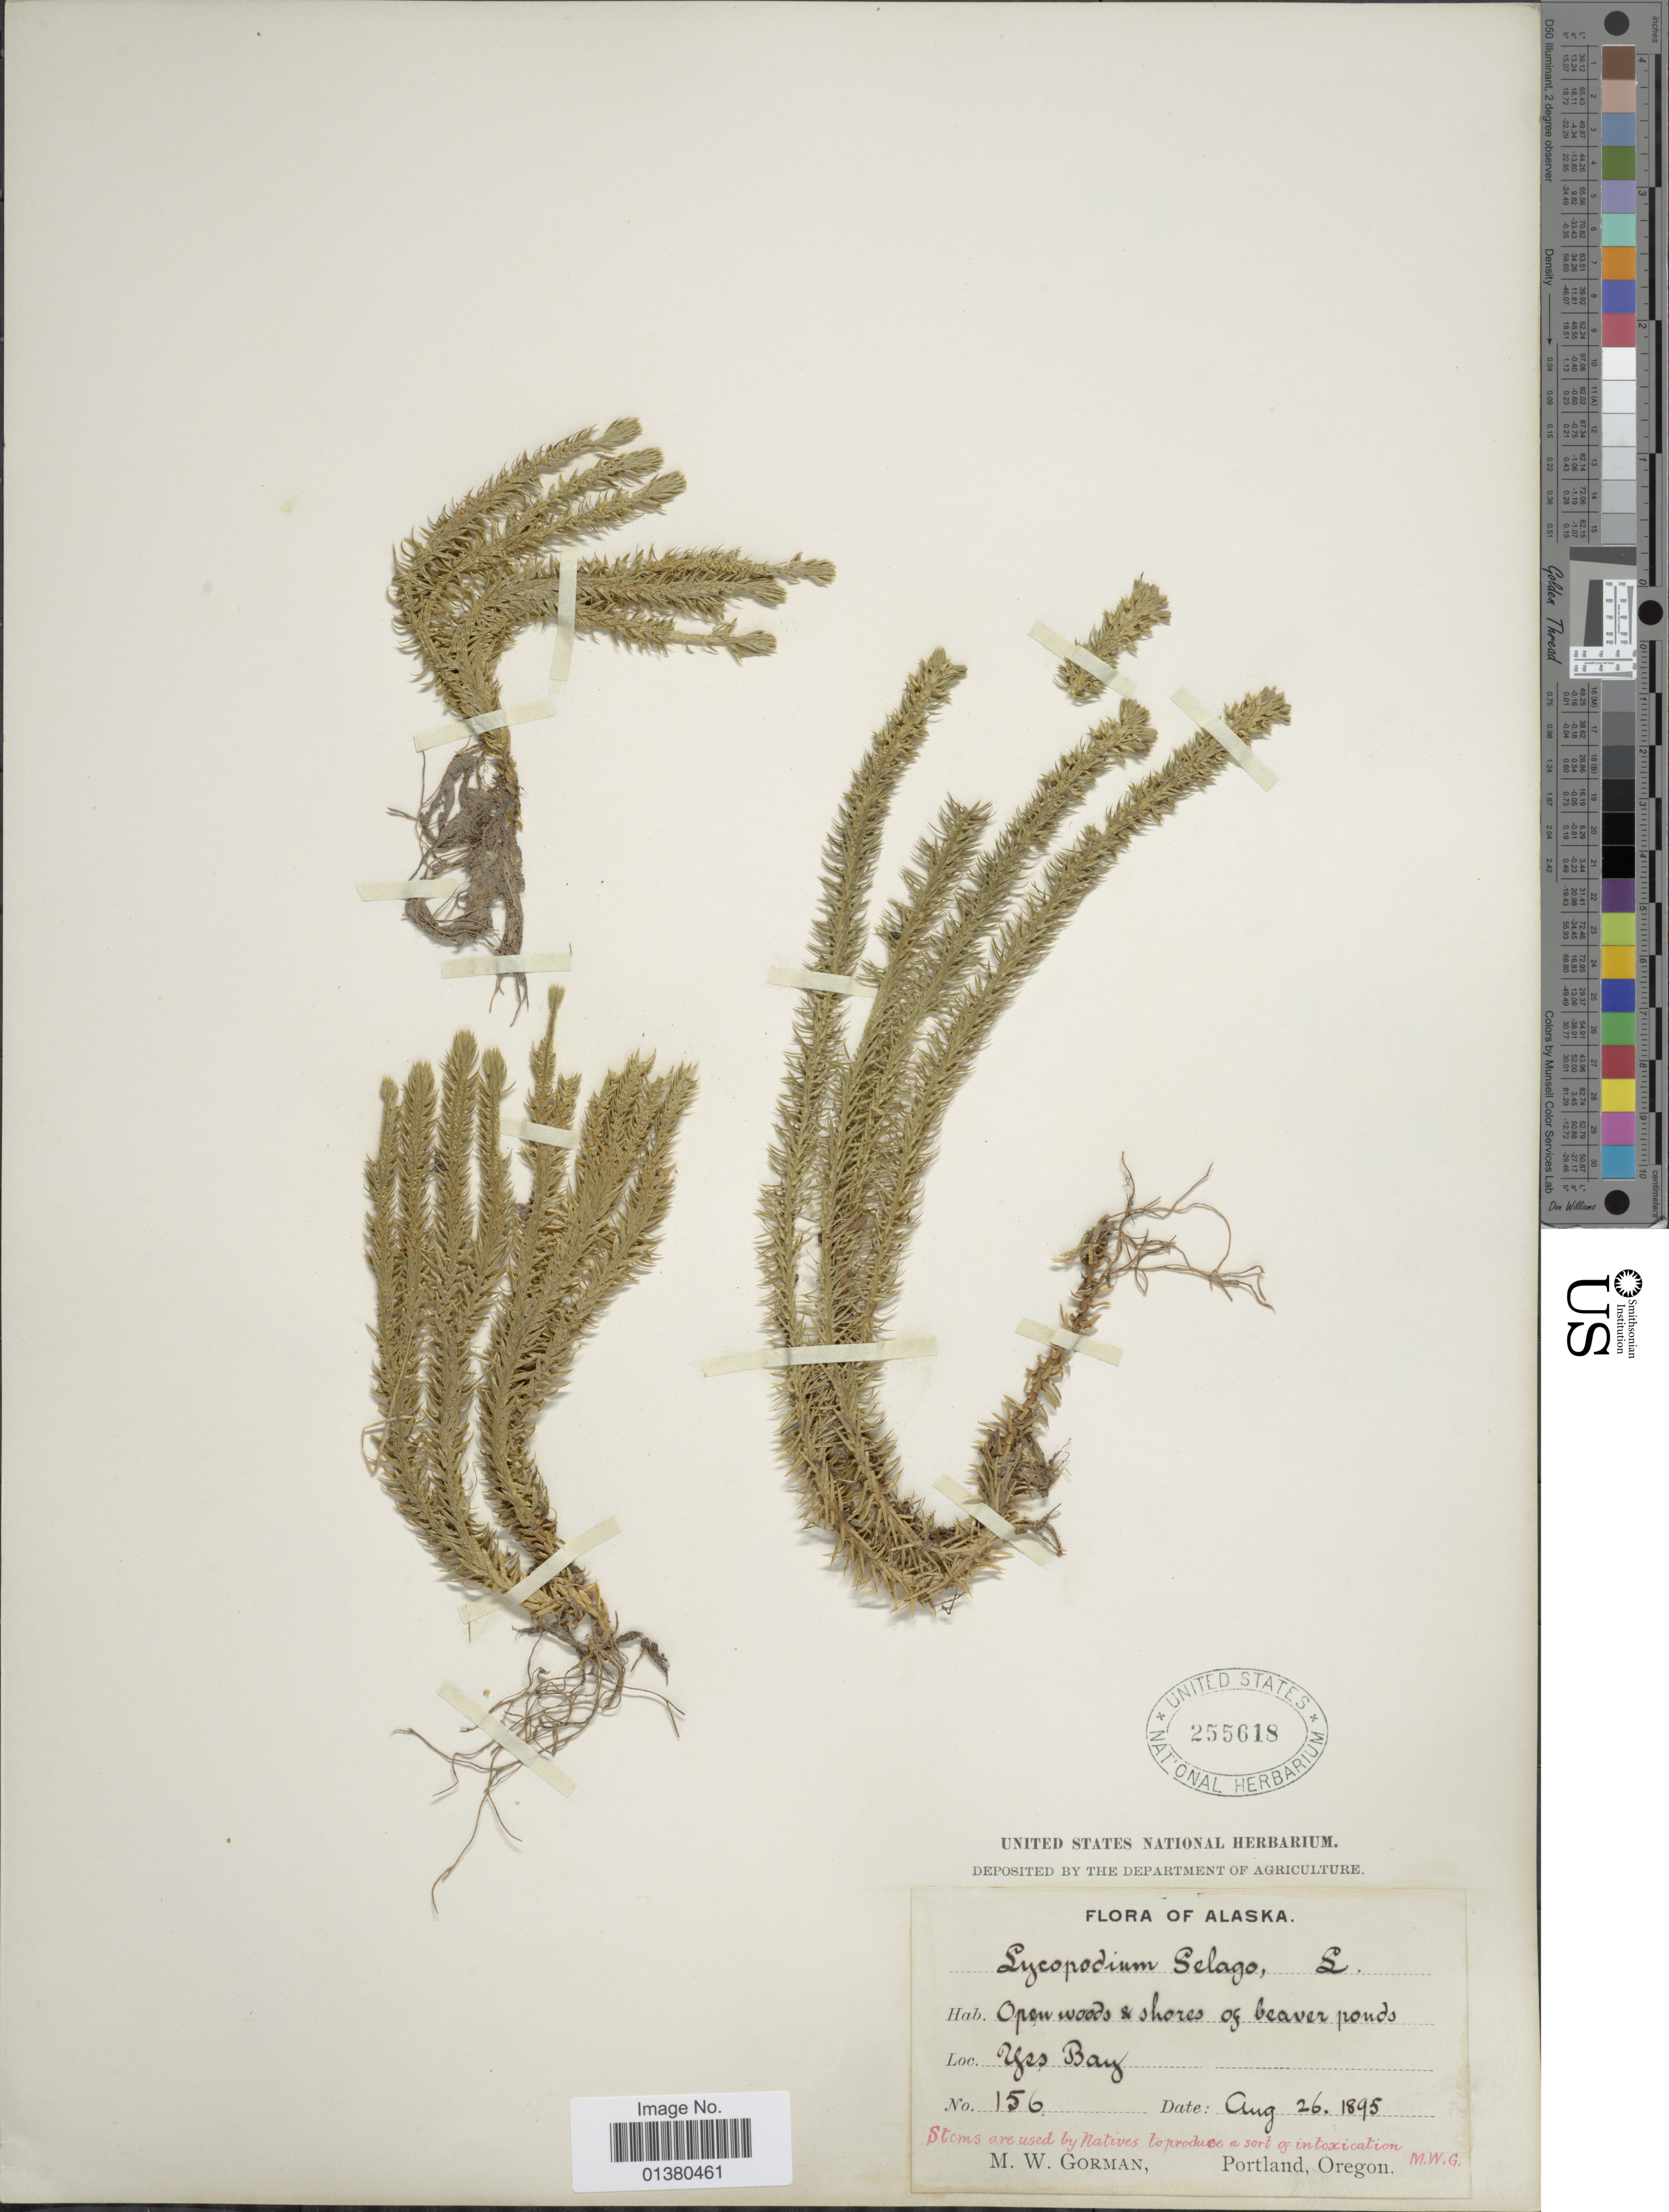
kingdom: Plantae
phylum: Tracheophyta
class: Lycopodiopsida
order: Lycopodiales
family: Lycopodiaceae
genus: Huperzia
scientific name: Huperzia selago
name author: (L.) Bernh. ex Schrank & Mart.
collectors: M. W. Gorman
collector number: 156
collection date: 1895-08-26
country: United States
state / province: Alaska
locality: Yss Bay.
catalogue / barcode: US 255618